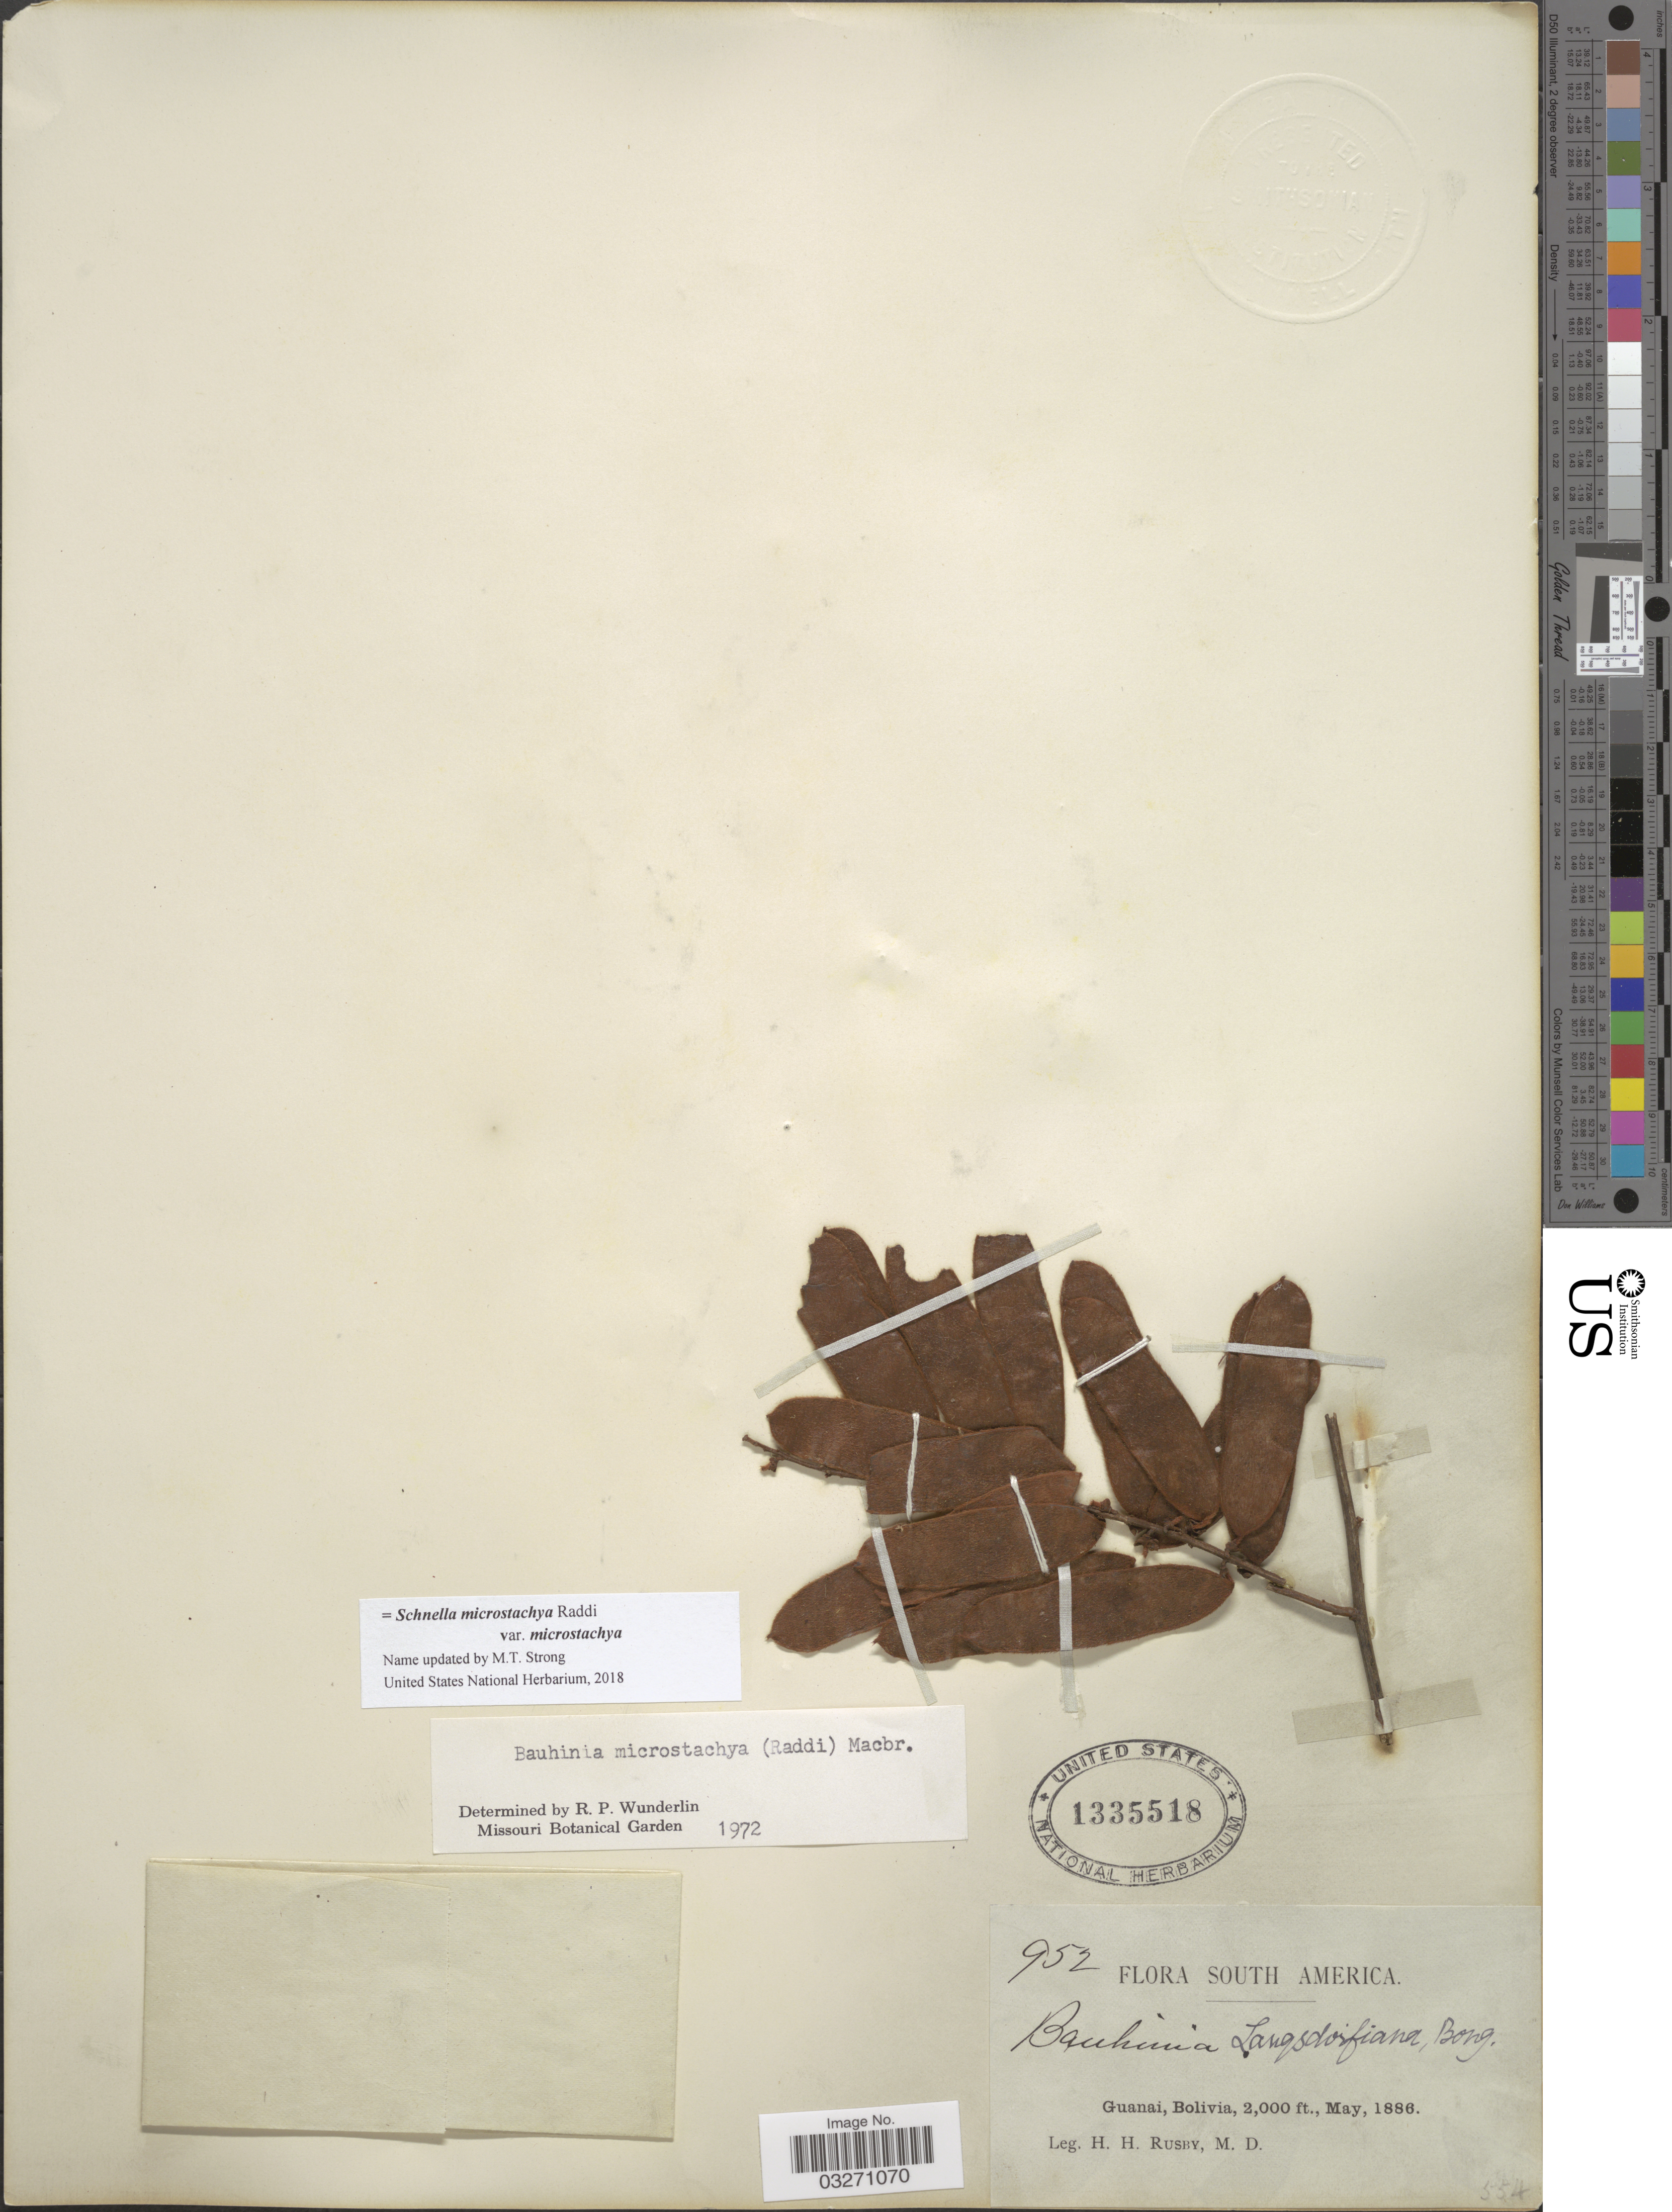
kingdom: Plantae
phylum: Tracheophyta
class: Magnoliopsida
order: Fabales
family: Fabaceae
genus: Schnella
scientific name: Schnella microstachya var. microstachya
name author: Raddi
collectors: H. H. Rusby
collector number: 952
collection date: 1886-05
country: Bolivia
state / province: La Páz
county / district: Larecaja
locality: Guanay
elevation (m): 610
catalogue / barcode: US 1335518